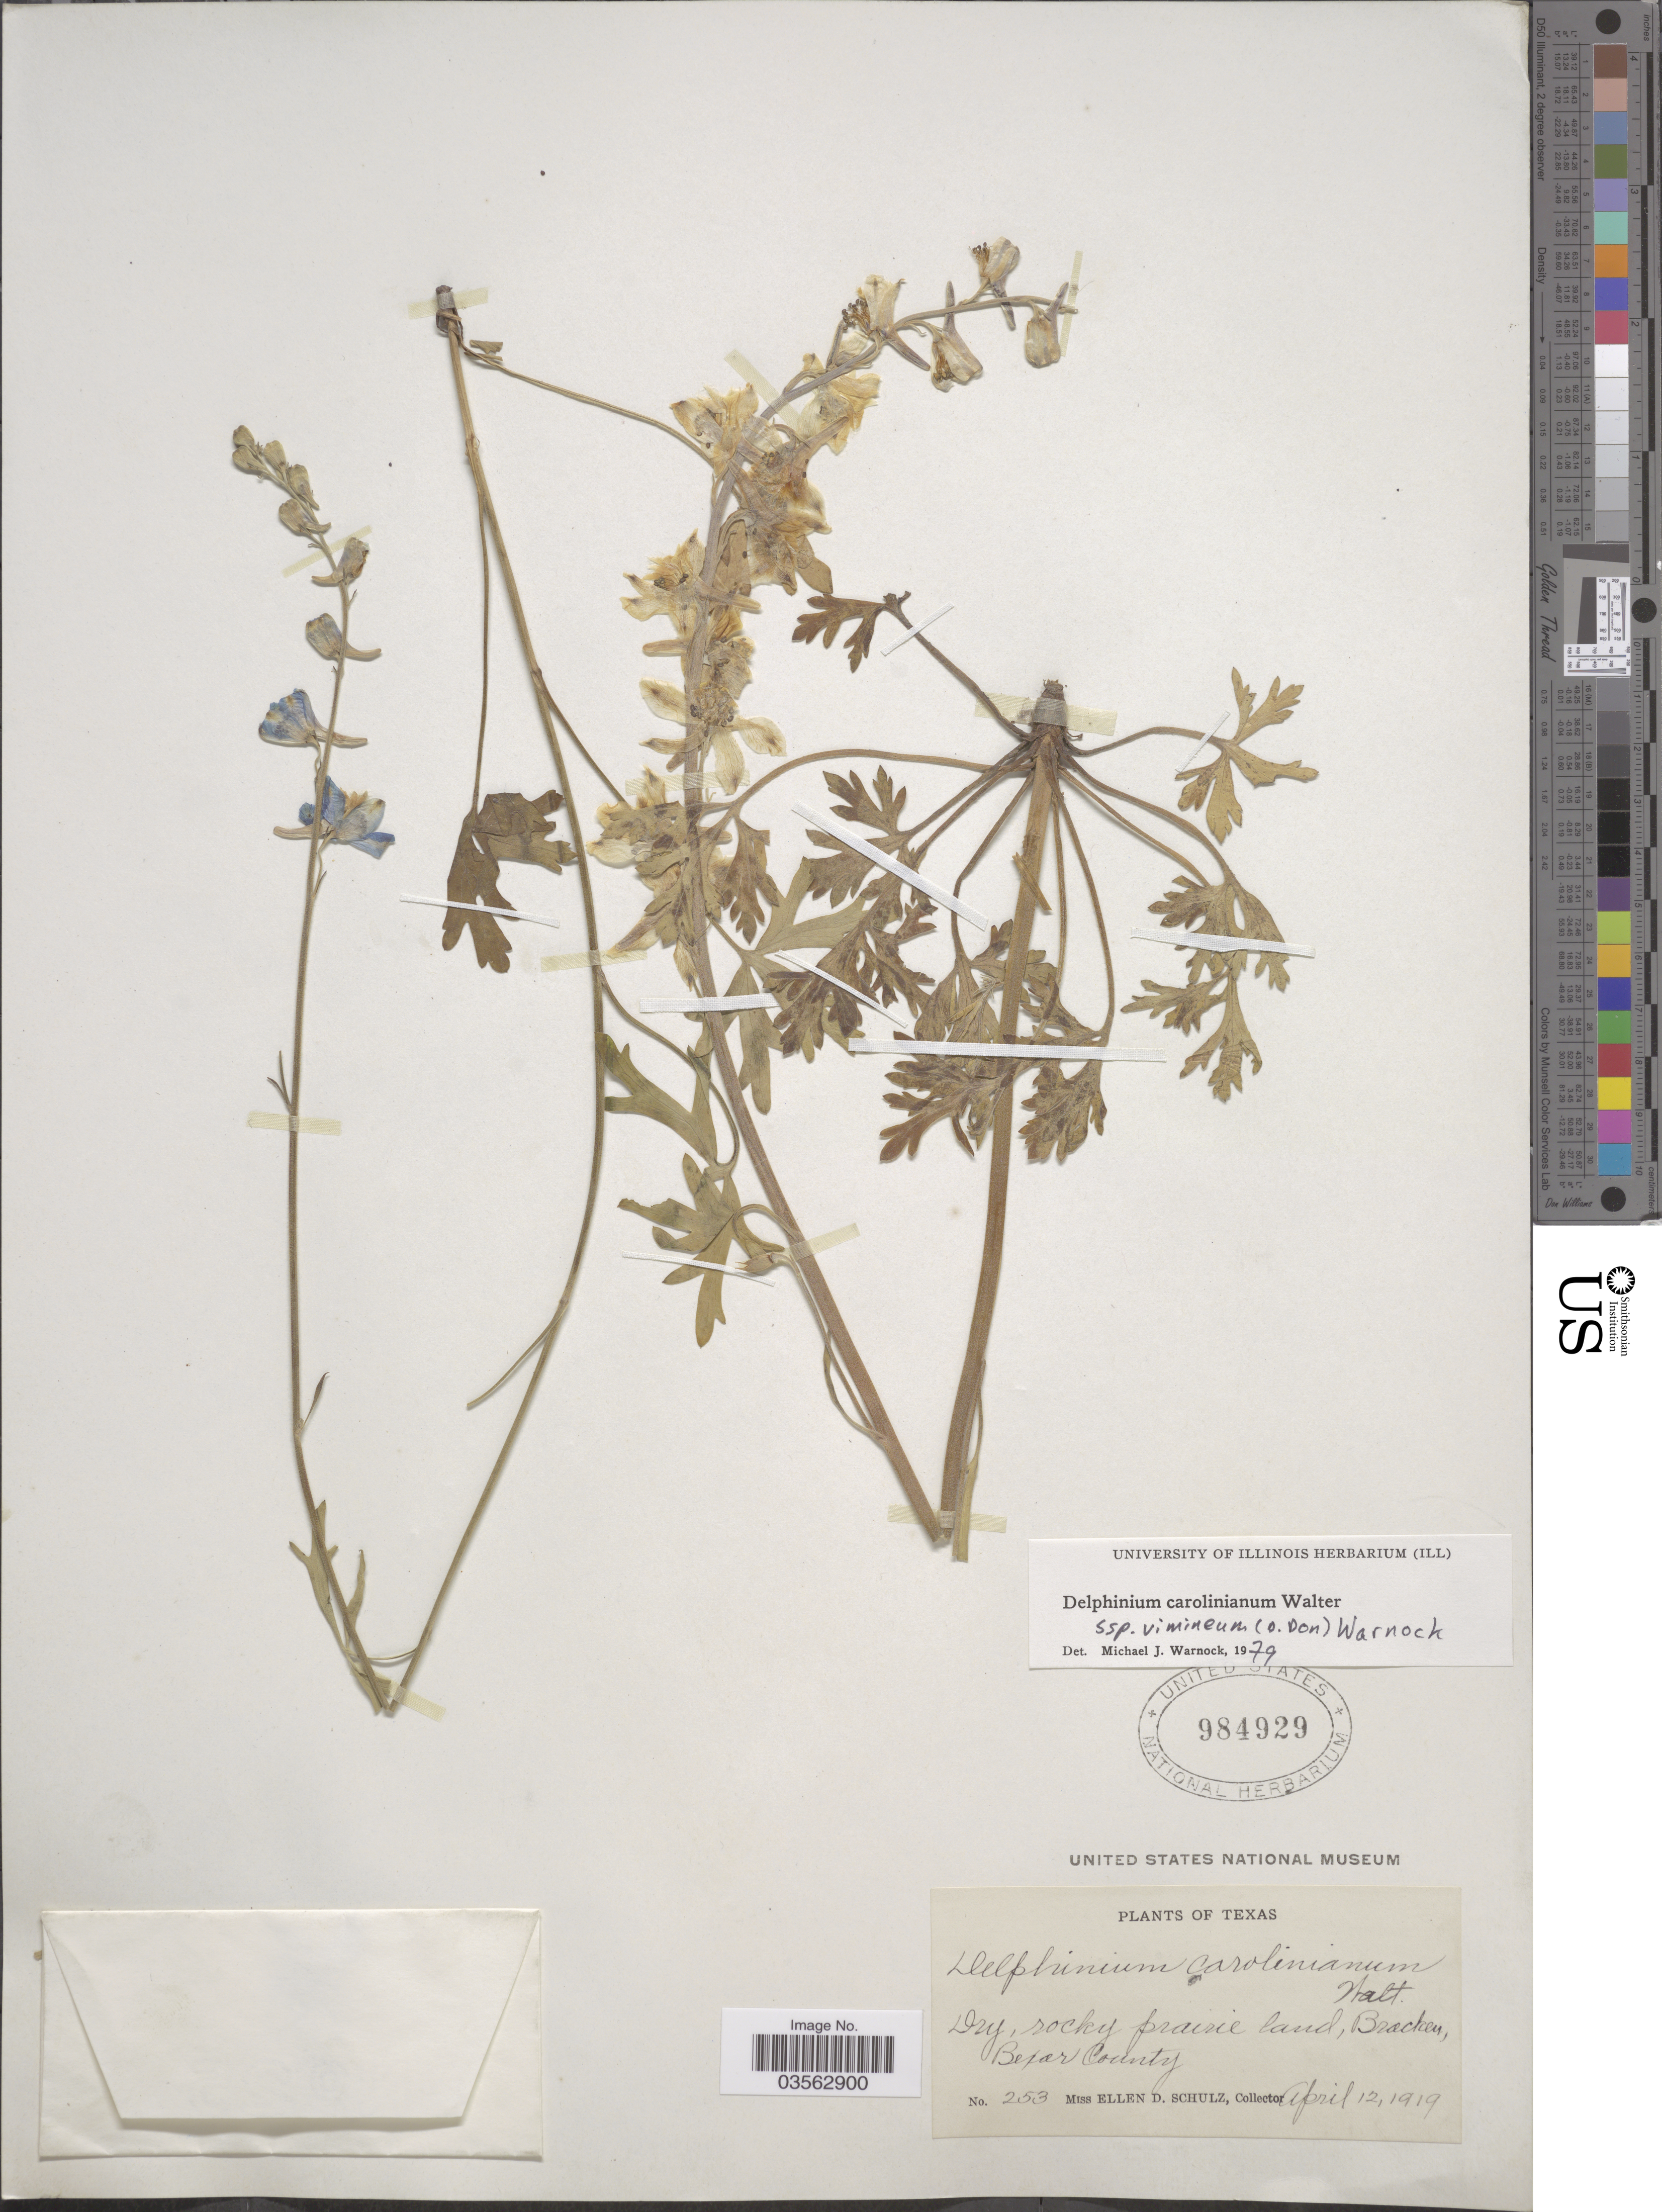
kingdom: Plantae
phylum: Tracheophyta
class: Magnoliopsida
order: Ranunculales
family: Ranunculaceae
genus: Delphinium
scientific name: Delphinium carolinianum subsp. vimineum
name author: Walter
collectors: E. D. Schulz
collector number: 253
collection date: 1919-04-12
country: United States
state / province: Texas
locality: Bracken, Bexar County.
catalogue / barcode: US 984929